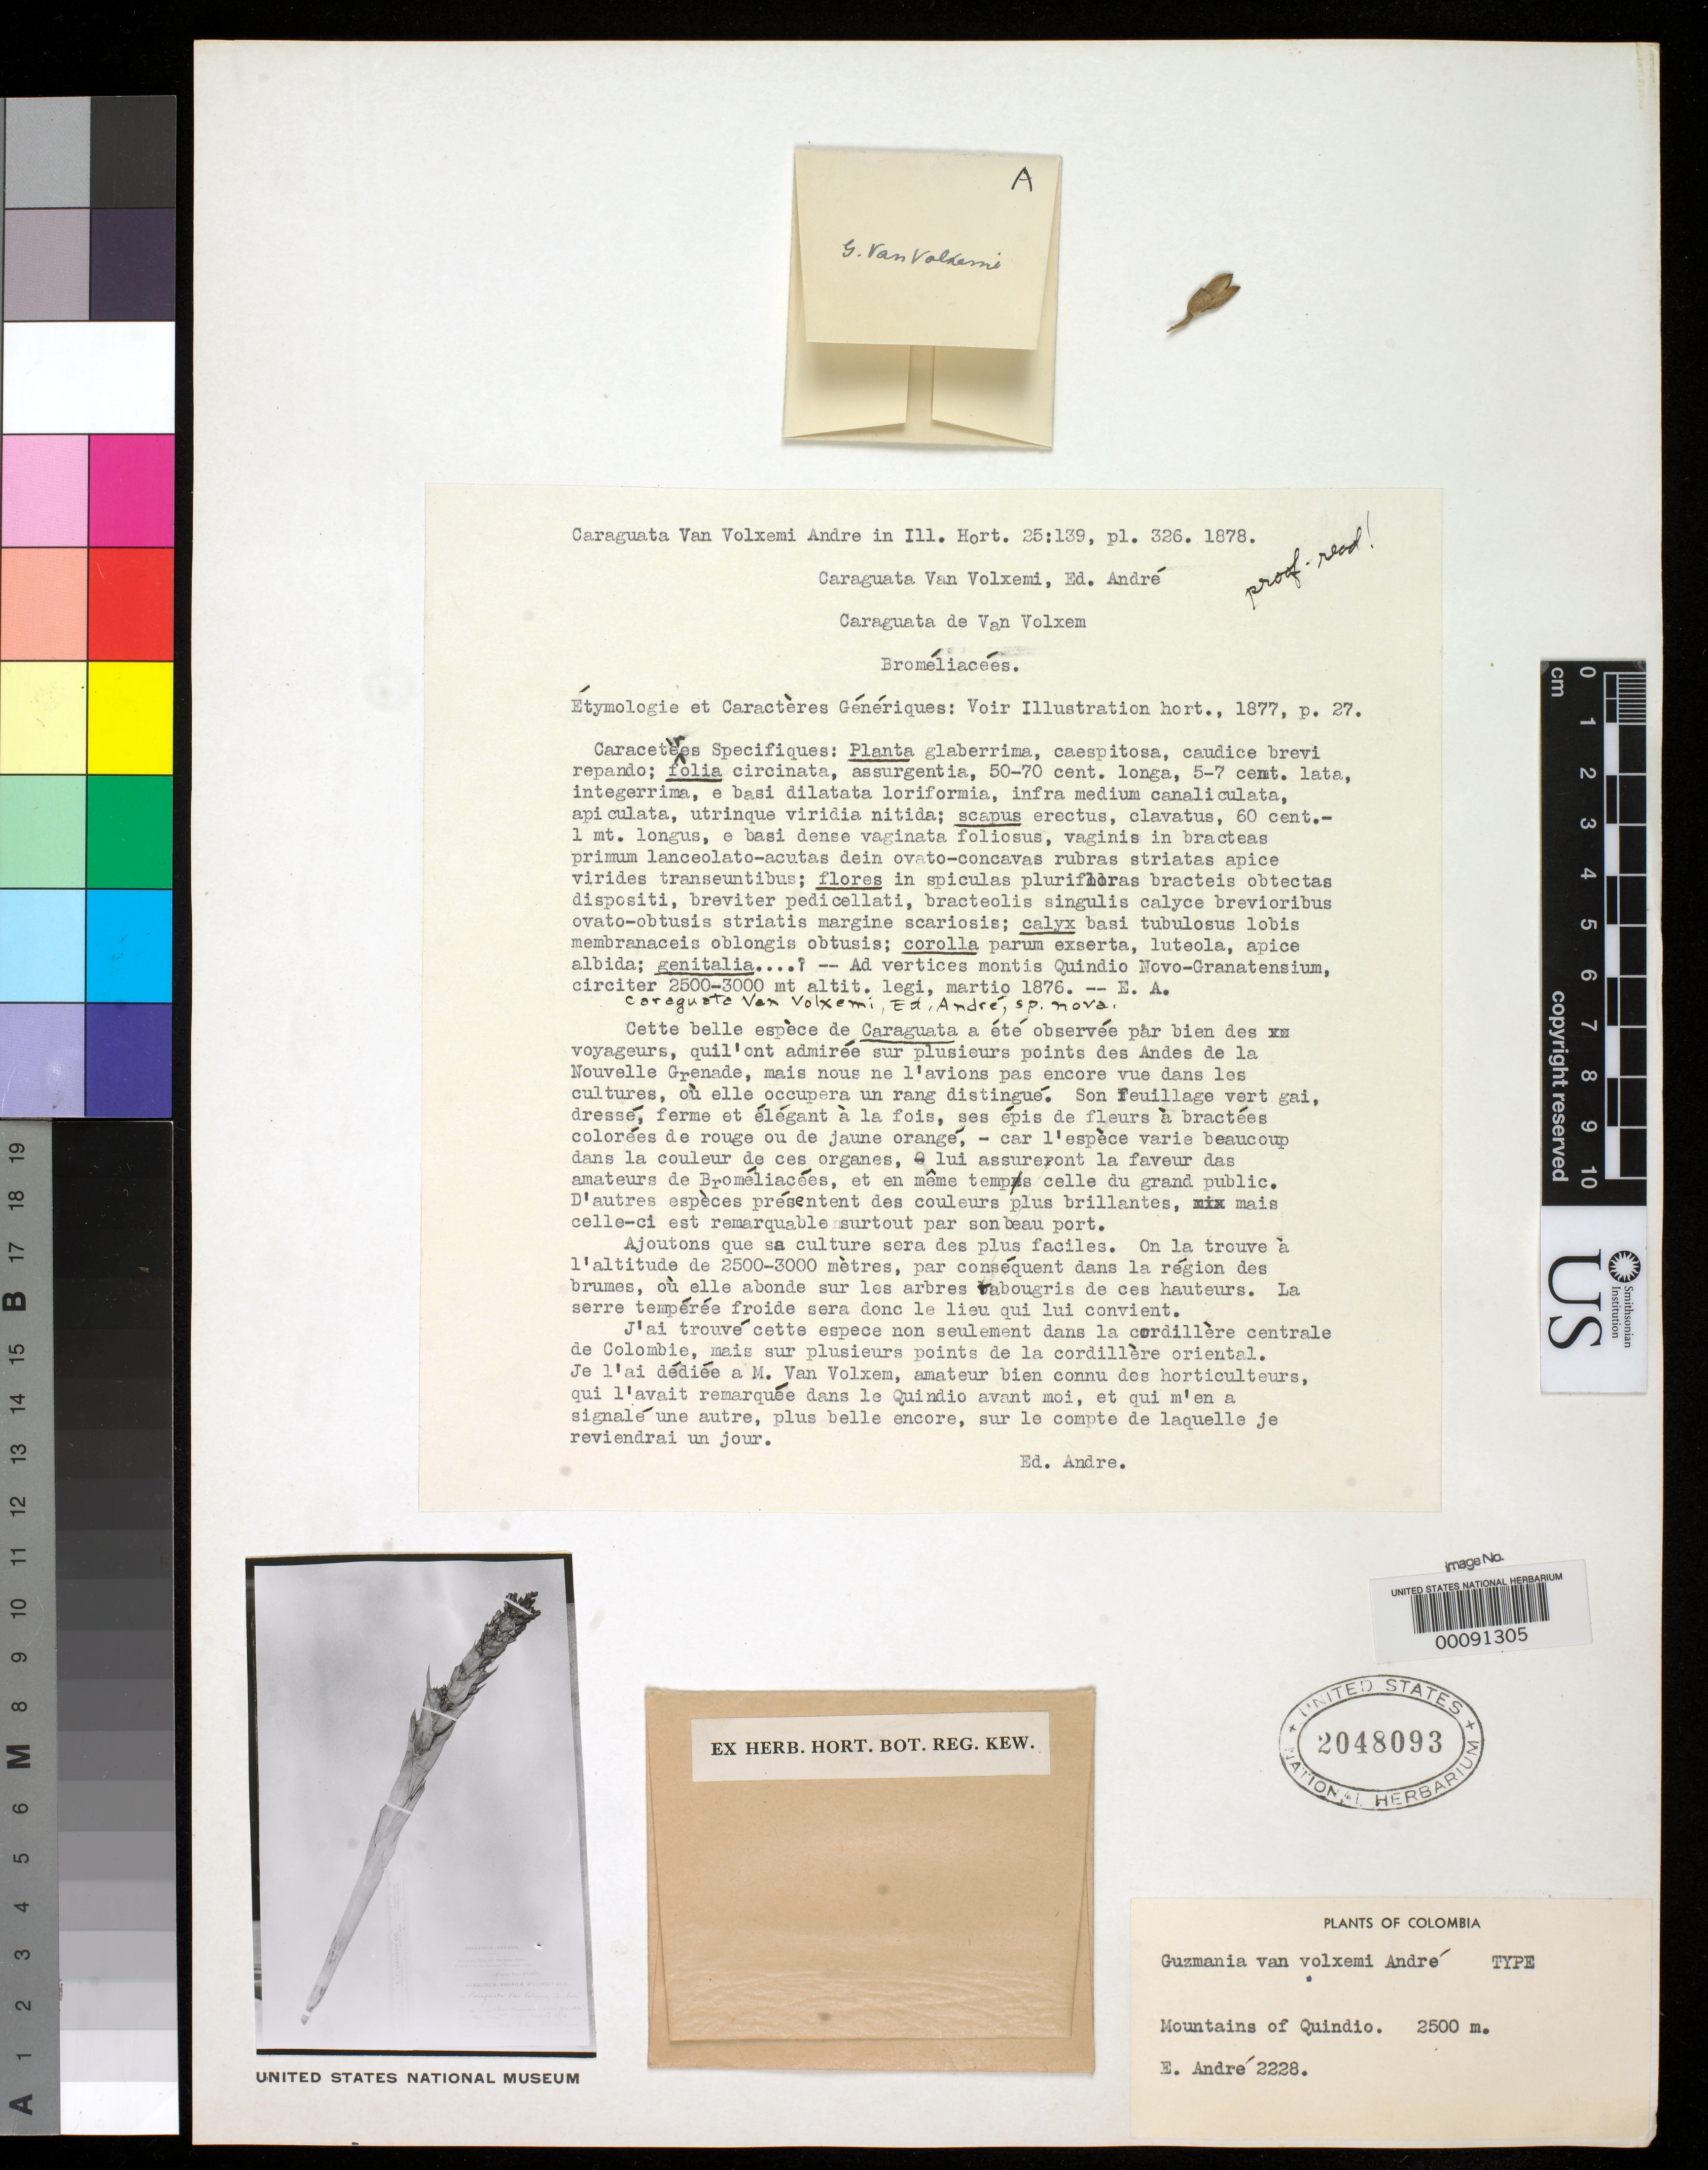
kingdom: Plantae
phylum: Tracheophyta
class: Liliopsida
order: Poales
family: Bromeliaceae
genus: Caraguata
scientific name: Caraguata van-volxemi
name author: André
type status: Type Fragment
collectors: É. F. André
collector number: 2228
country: Colombia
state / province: Quindío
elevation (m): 2500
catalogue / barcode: US 2048093